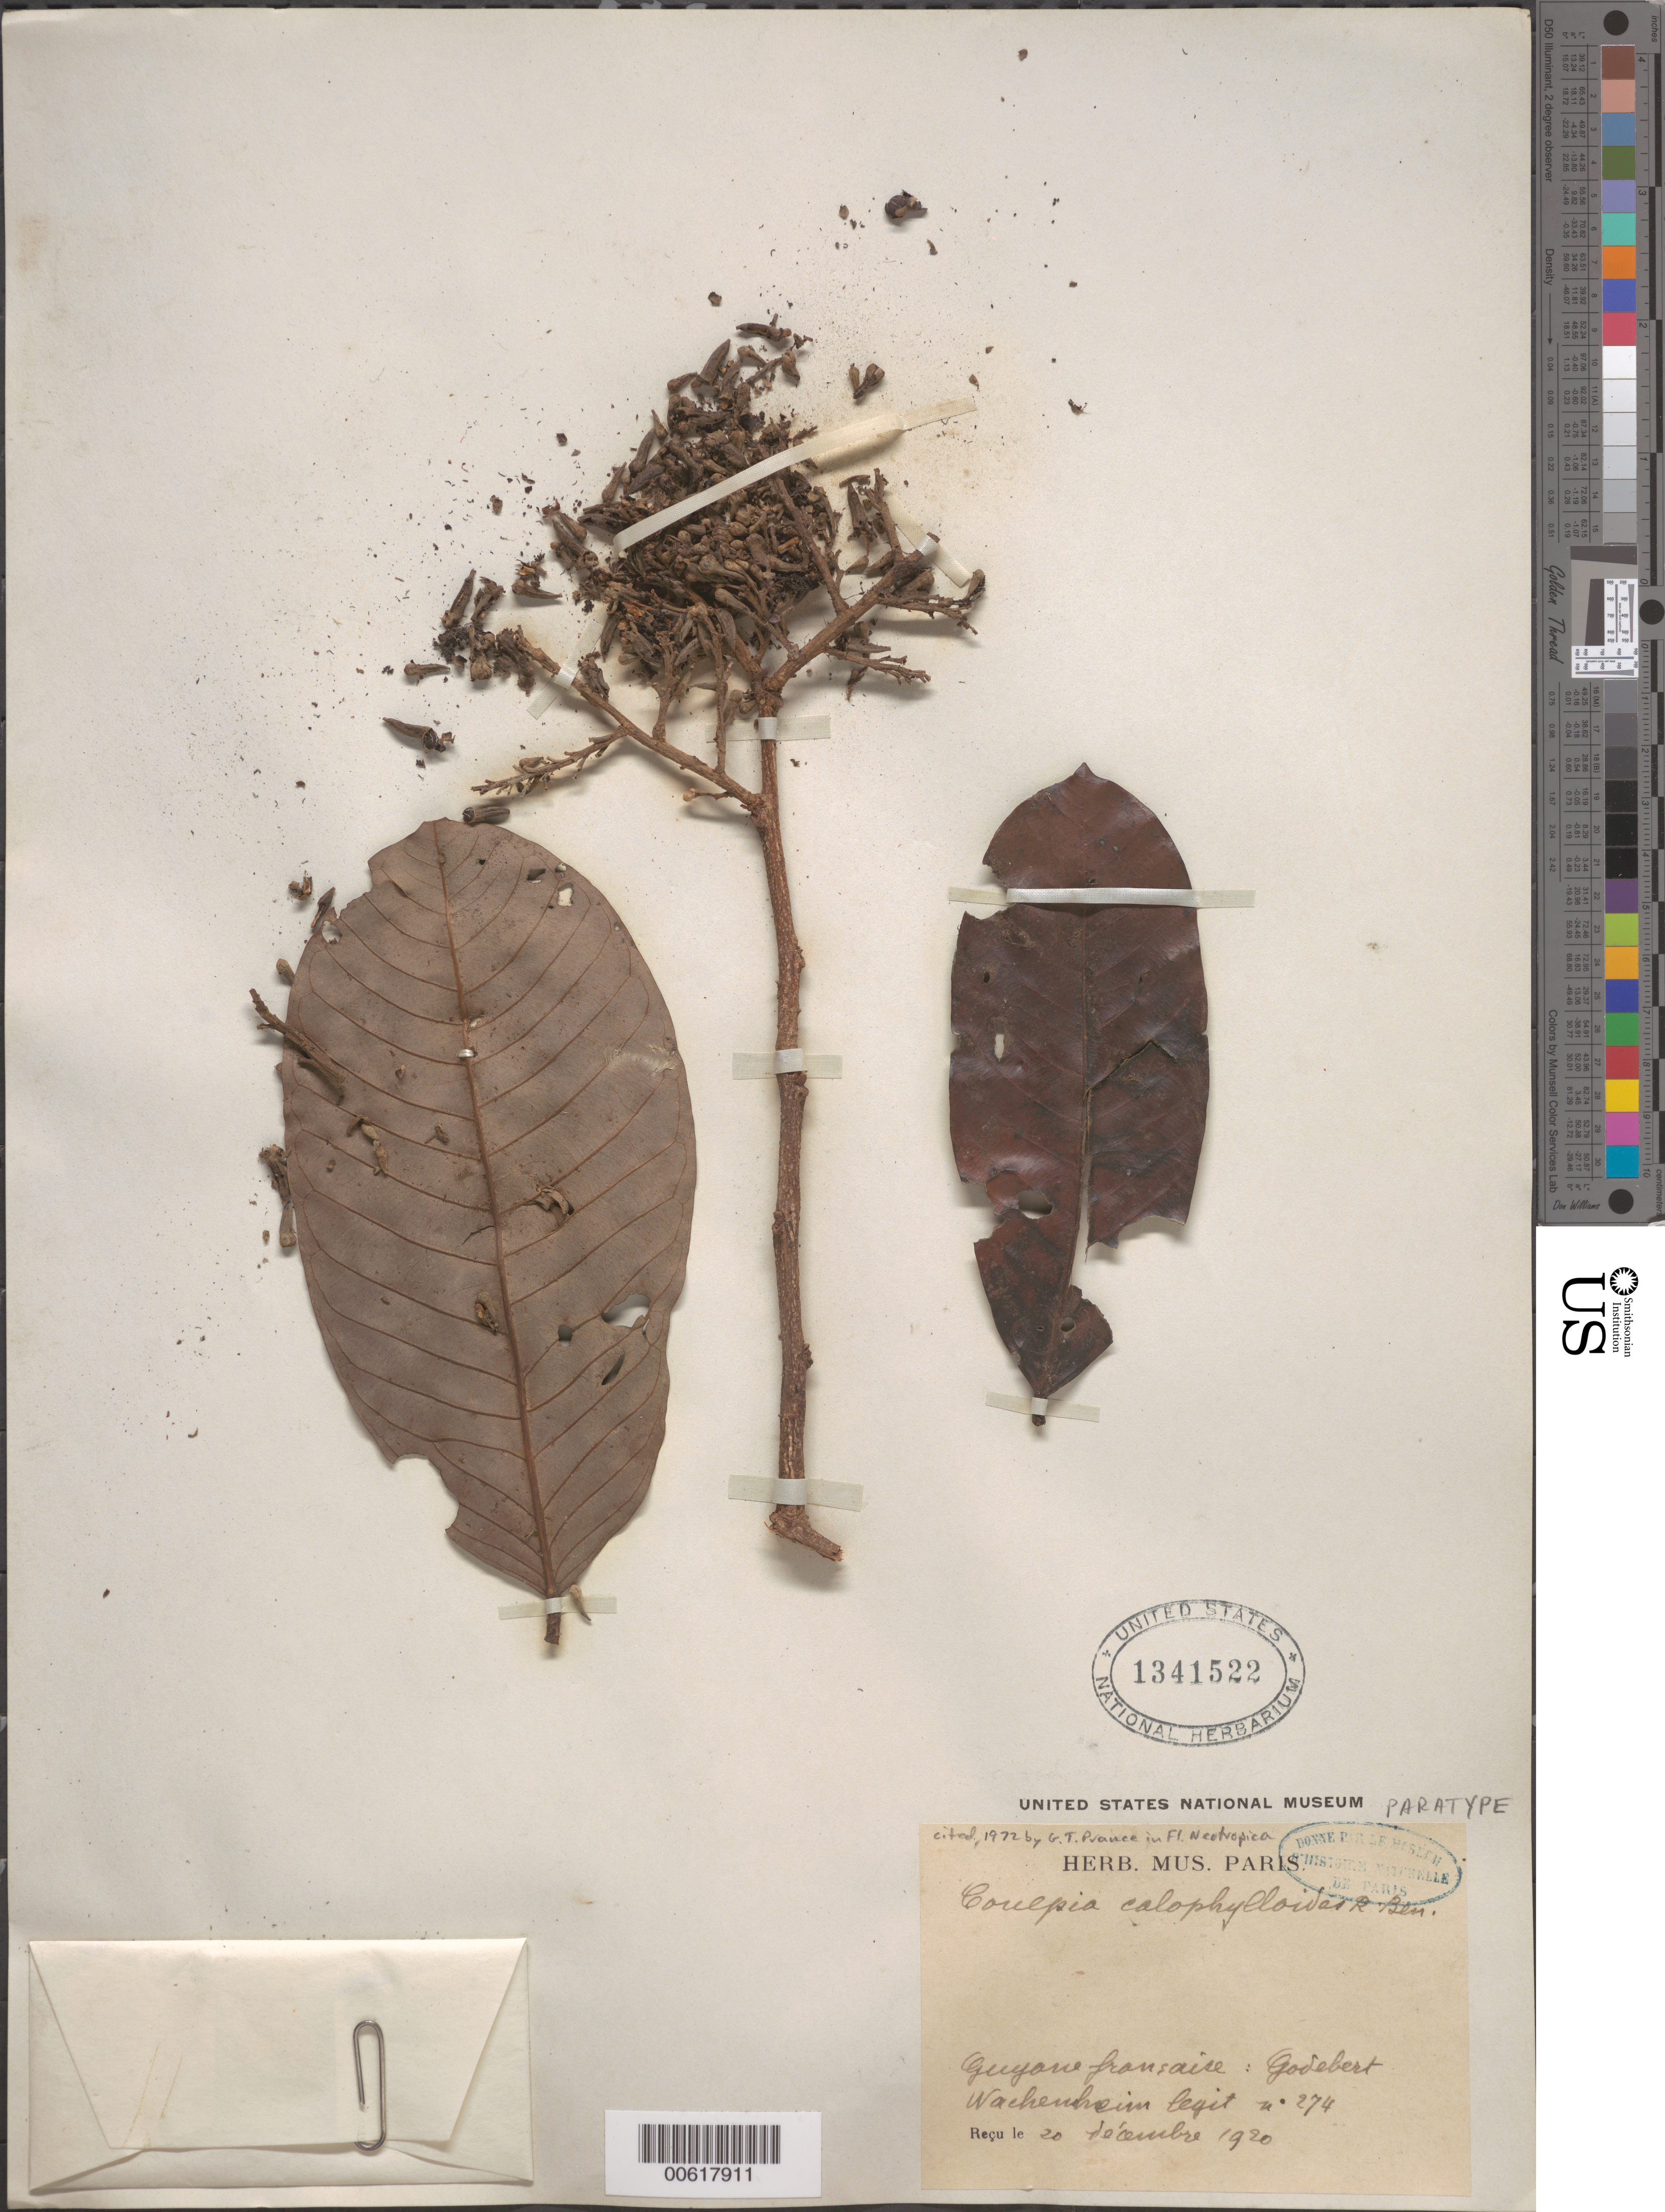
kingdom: Plantae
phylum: Tracheophyta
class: Magnoliopsida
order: Malpighiales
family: Chrysobalanaceae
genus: Couepia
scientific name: Couepia caryophylloides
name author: Benoist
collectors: G. Wachenheim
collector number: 274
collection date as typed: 20-Dec-20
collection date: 1920-12-20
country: French Guiana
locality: Godebert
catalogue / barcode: US 1341522